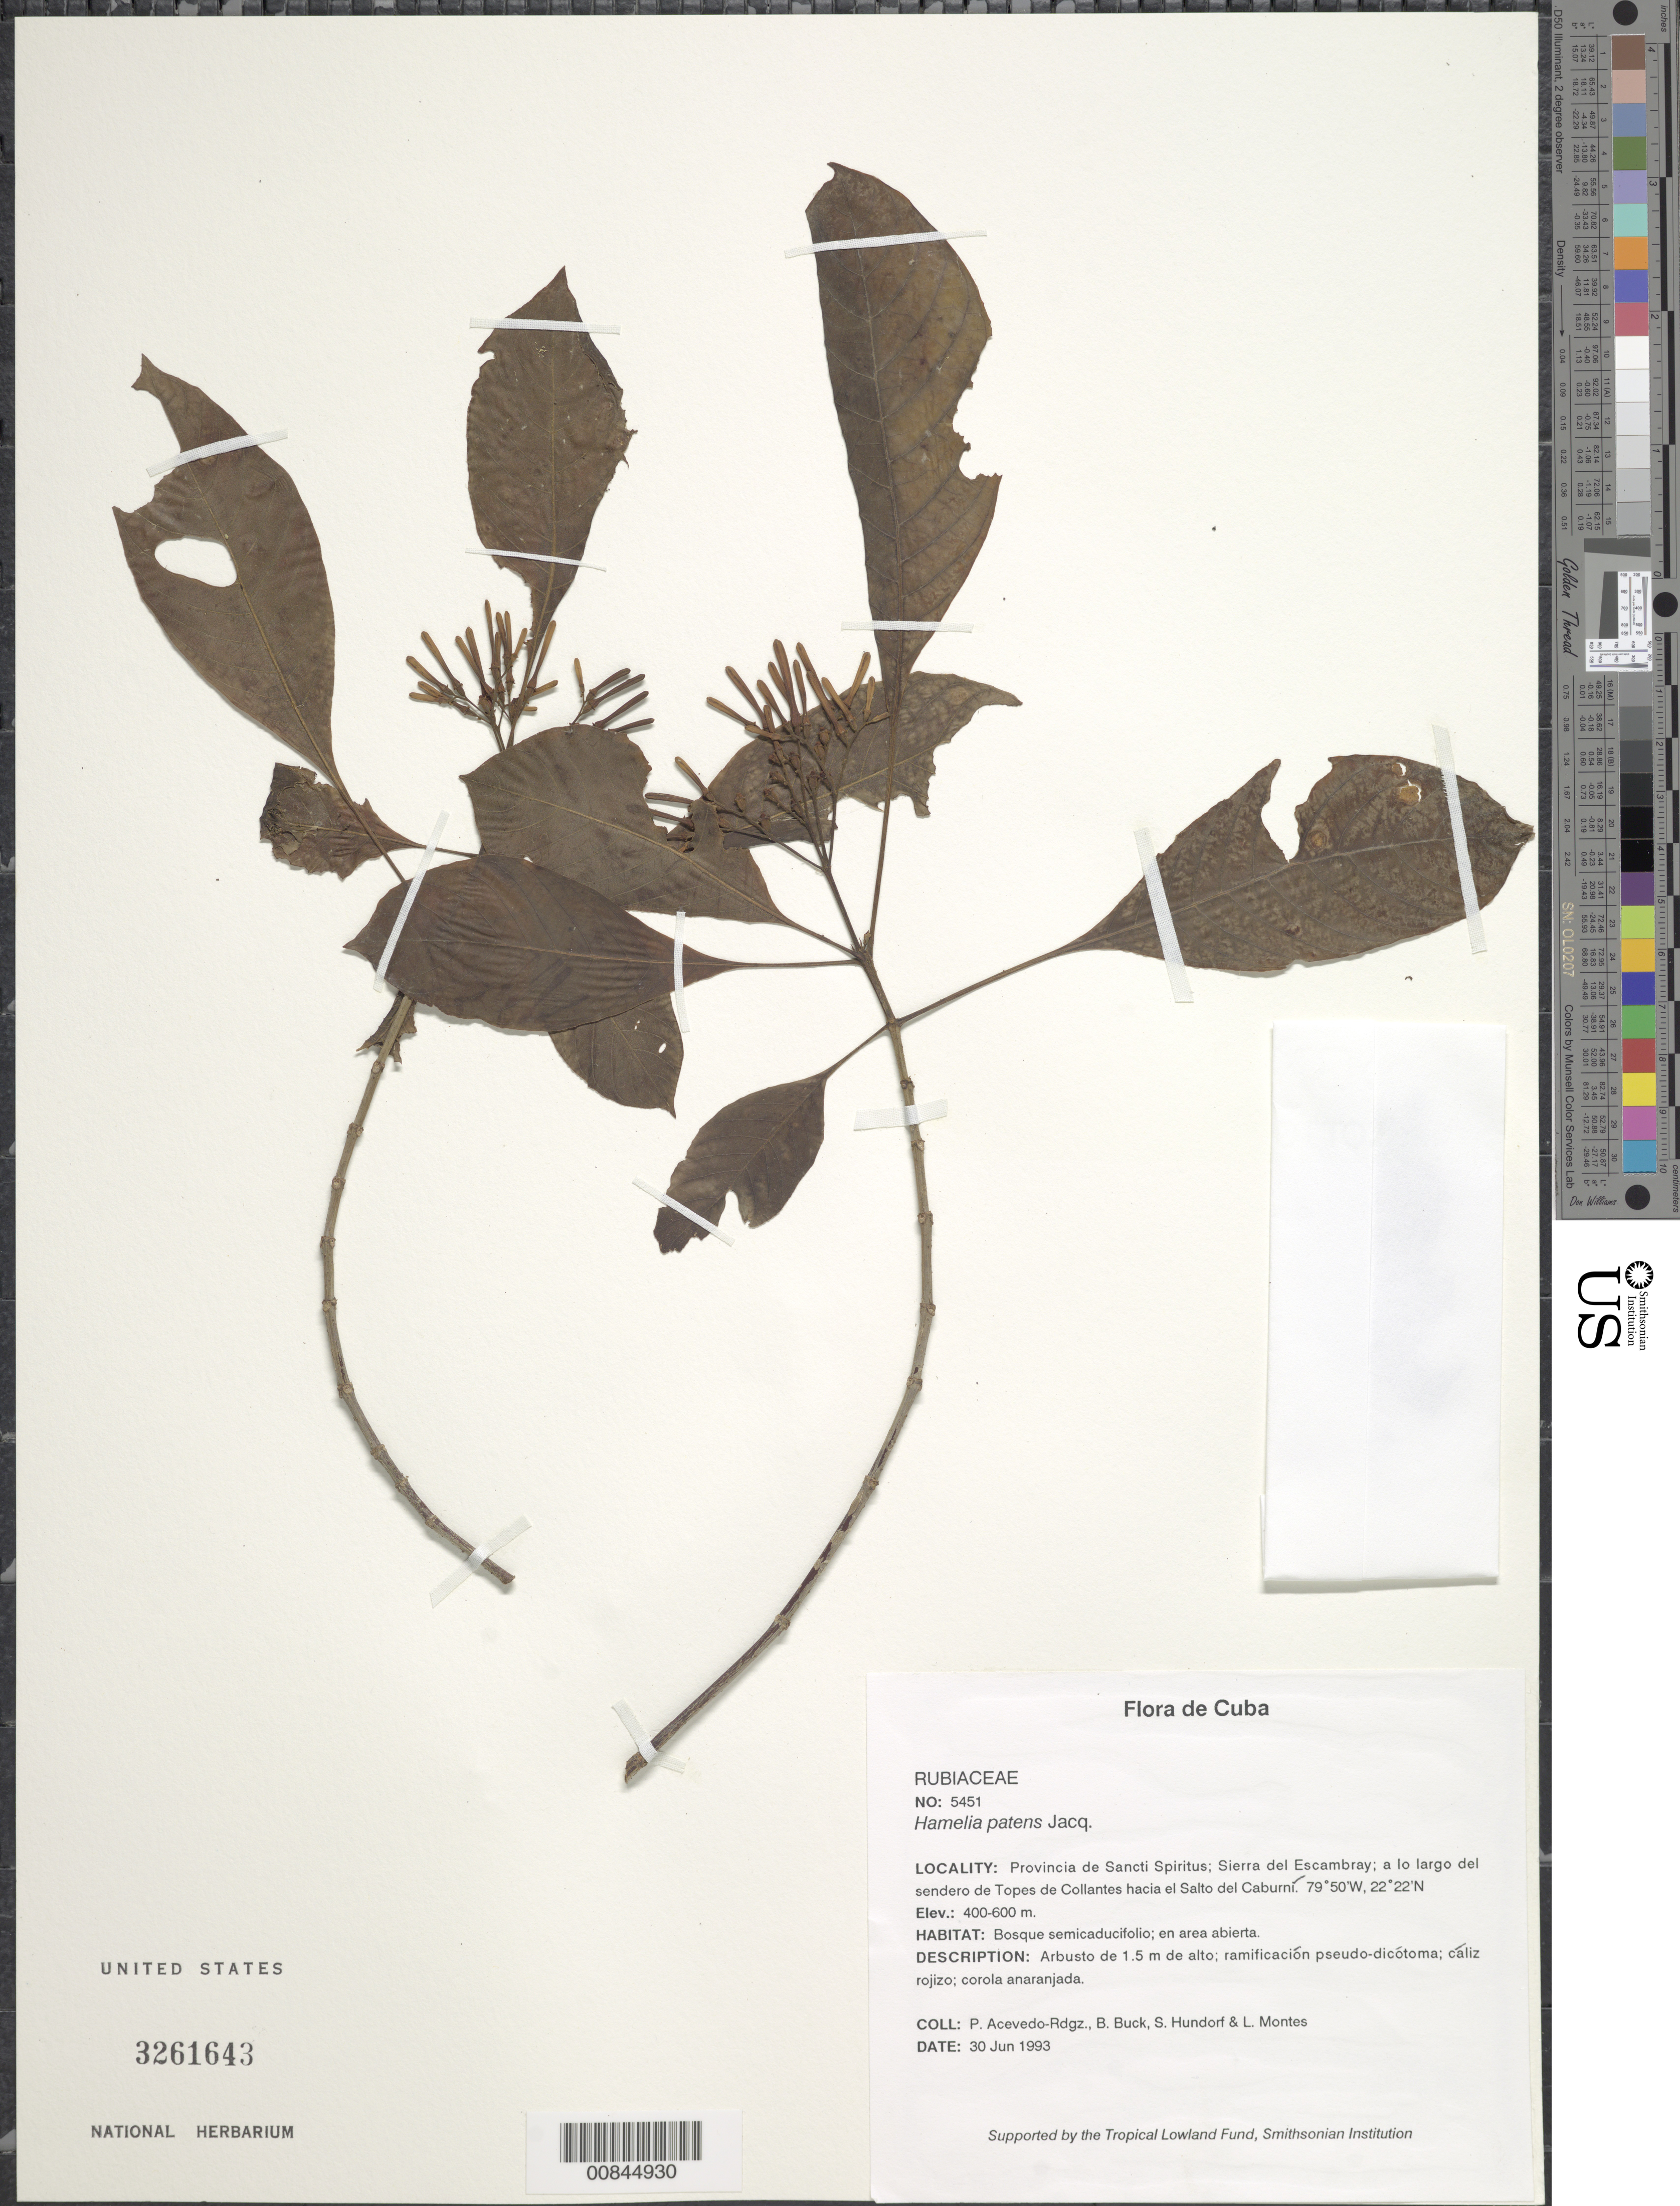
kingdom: Plantae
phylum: Tracheophyta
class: Magnoliopsida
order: Gentianales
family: Rubiaceae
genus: Hamelia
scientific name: Hamelia patens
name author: Jacq.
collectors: P. Acevedo-Rodr., B. Buck, S. Hundorf & L. Montes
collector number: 5451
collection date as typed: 30 Jun 1993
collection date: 1993-06-30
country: Cuba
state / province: Sancti Spiritus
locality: Sierra del Escambray; a lo largo del sendero de Topes de Collantes hacia el Salto del caburni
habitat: Bosque semicaducifolio; en area abierta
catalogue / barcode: US 3261643